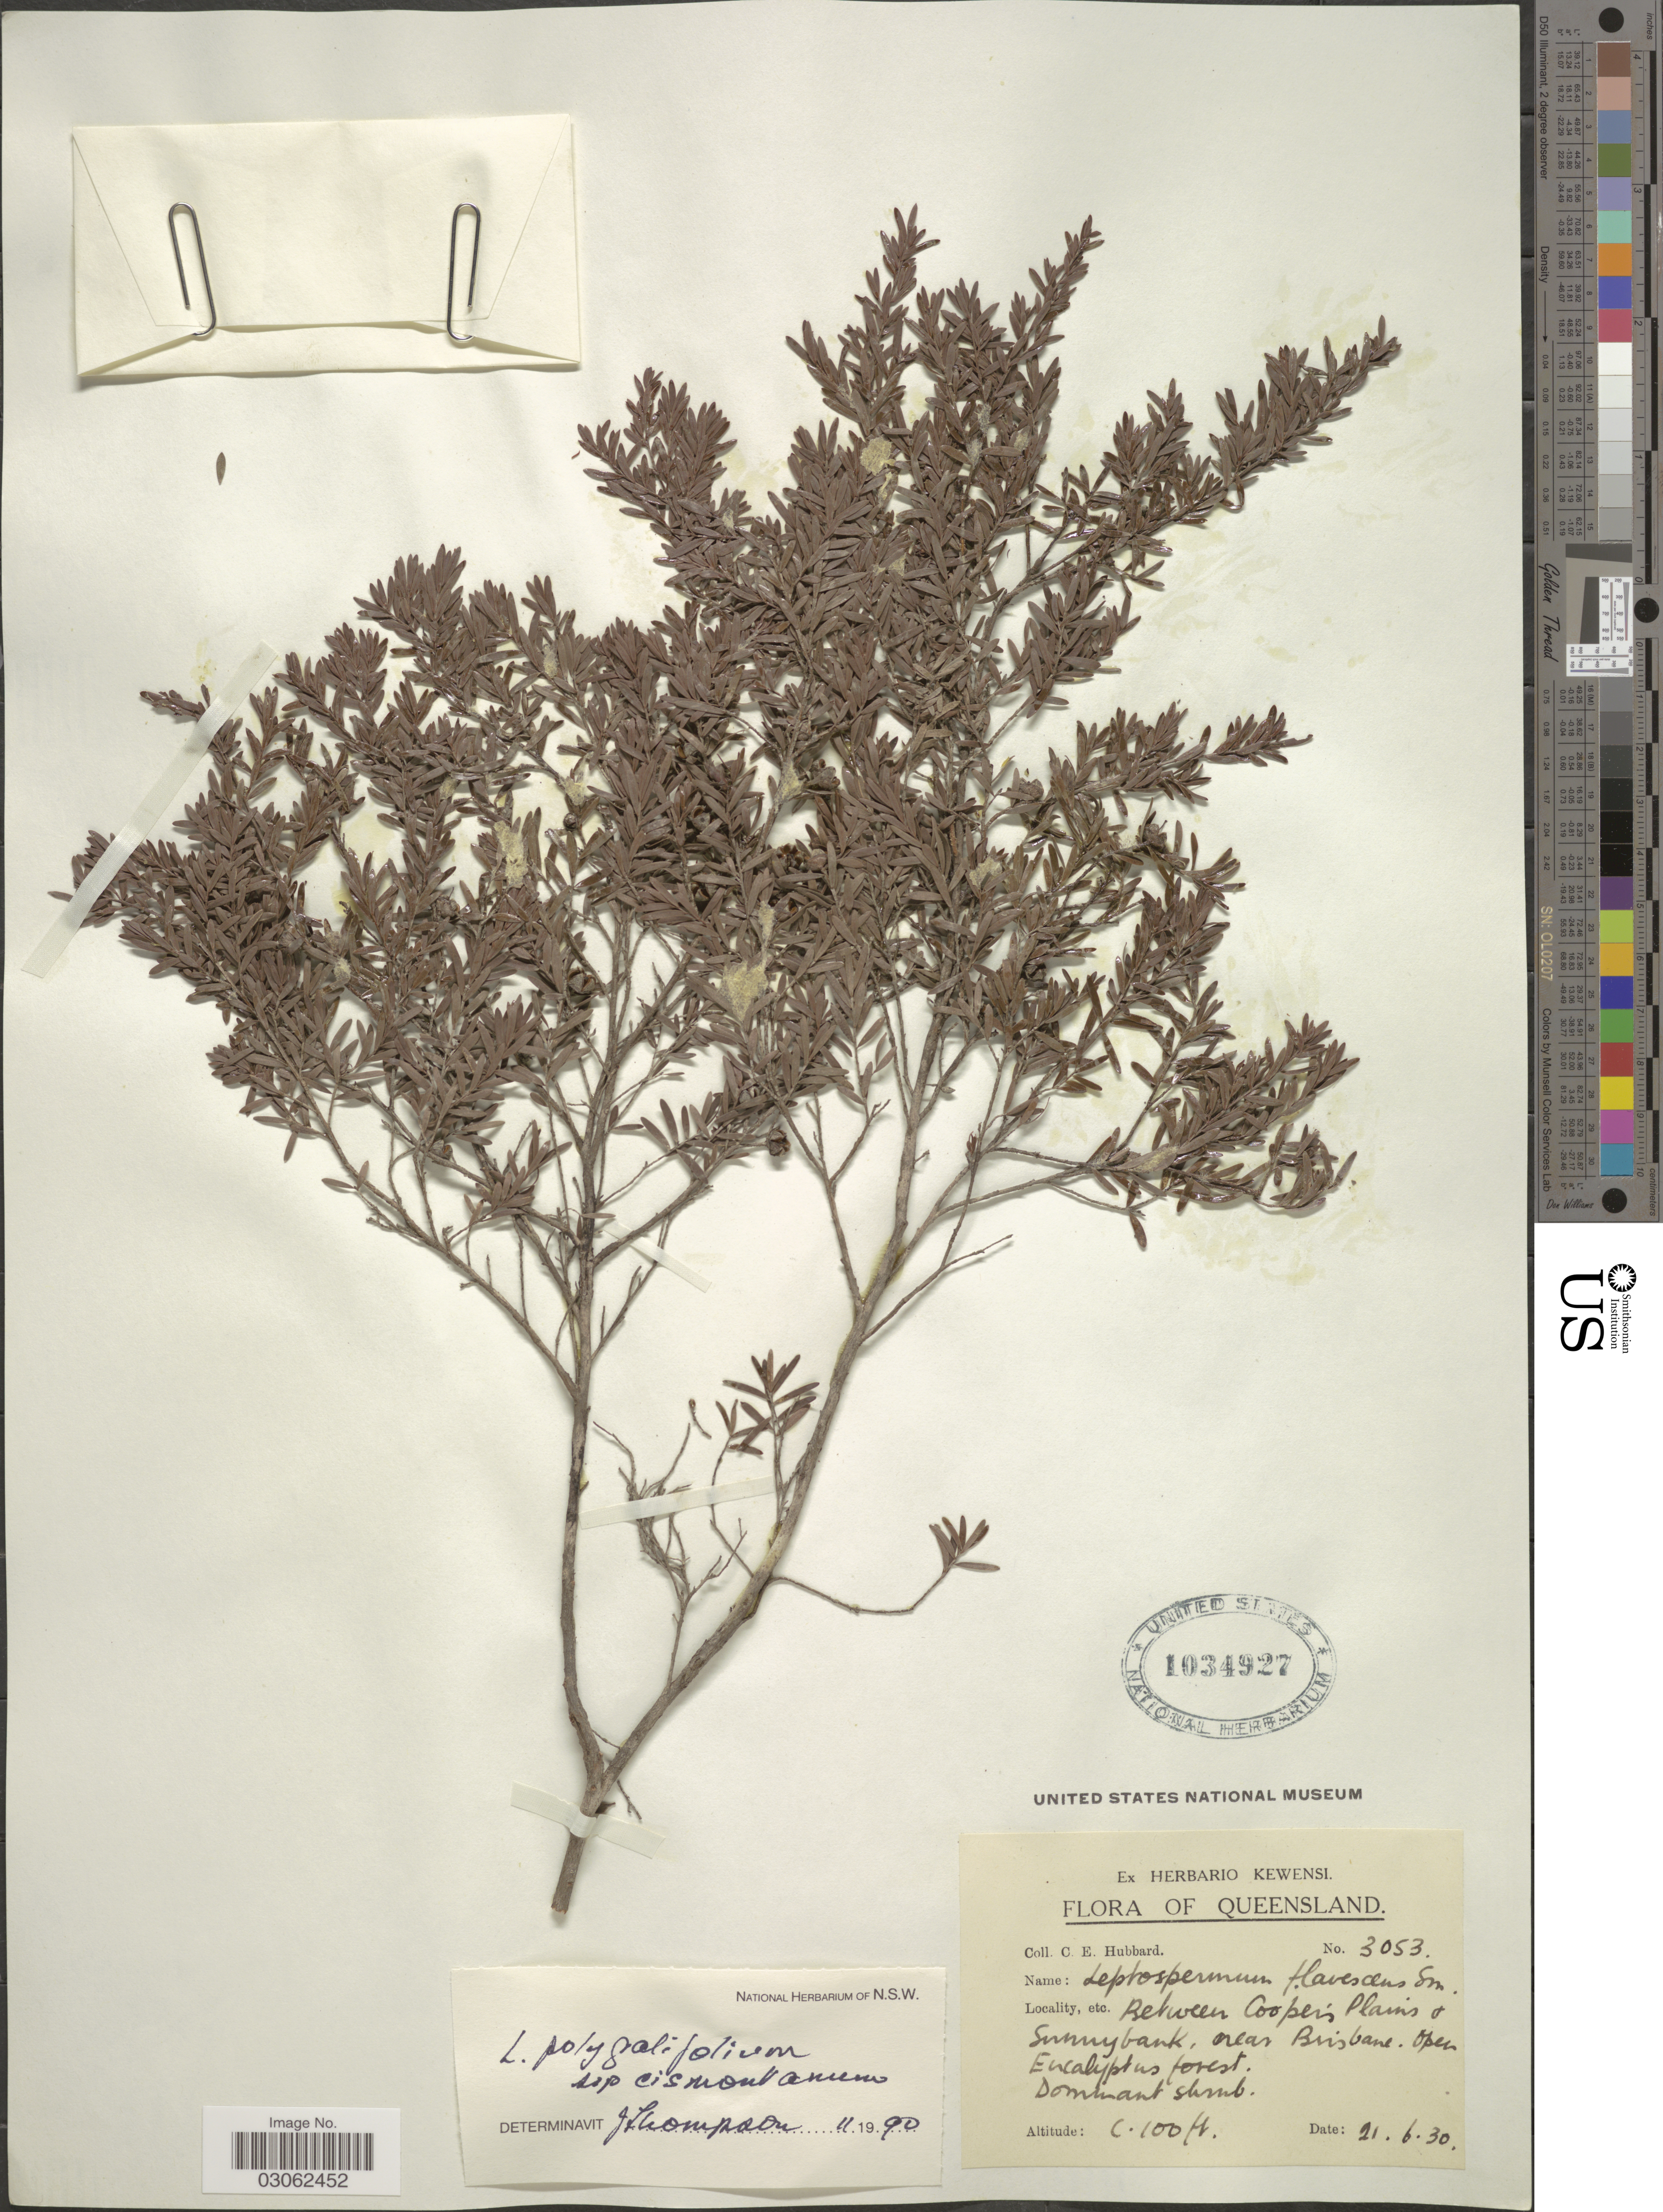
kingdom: Plantae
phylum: Tracheophyta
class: Magnoliopsida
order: Myrtales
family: Myrtaceae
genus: Leptospermum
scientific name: Leptospermum polygalifolium subsp. cismontanum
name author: Joy Thomps.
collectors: C. E. Hubbard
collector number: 3053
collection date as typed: Transcribed d/m/y: 21/6/30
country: Australia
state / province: Queensland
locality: Between Cooper's Plains & Sunny bank, near Brisbane.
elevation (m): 30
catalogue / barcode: US 1034927